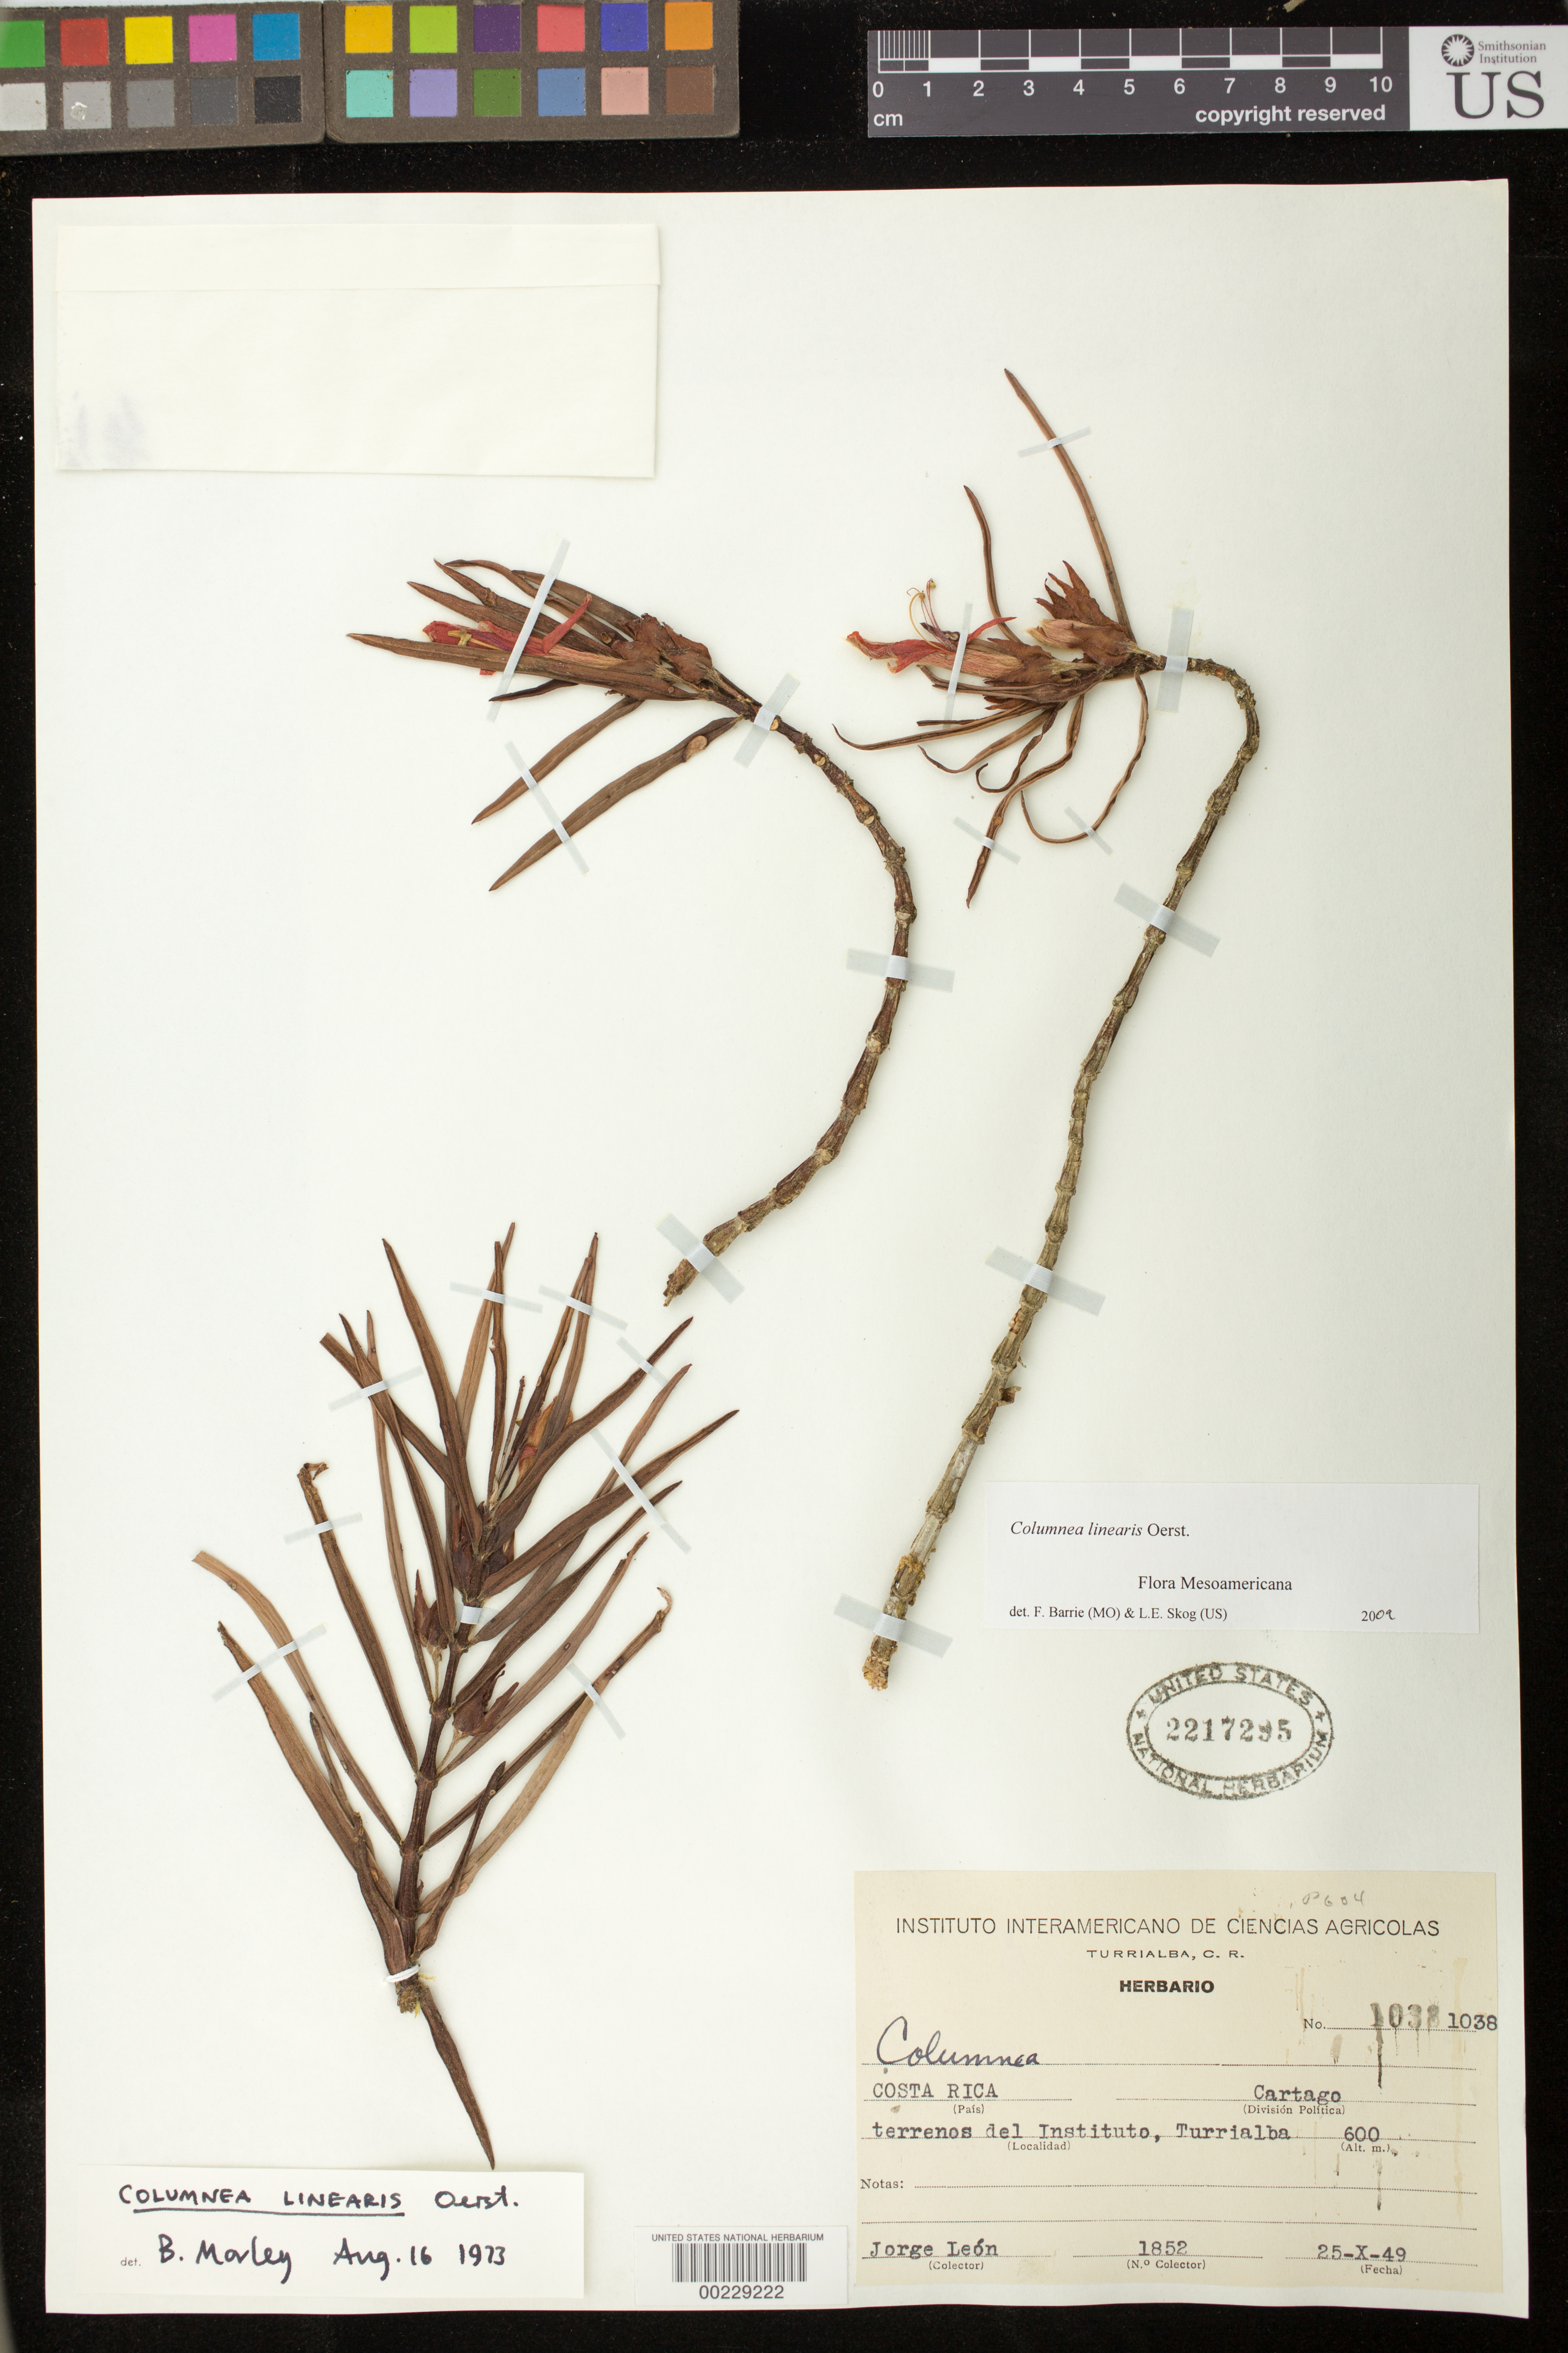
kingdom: Plantae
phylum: Tracheophyta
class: Magnoliopsida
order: Lamiales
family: Gesneriaceae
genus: Columnea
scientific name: Columnea linearis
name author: Oerst.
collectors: J. León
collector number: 1852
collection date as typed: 25 Oct 1949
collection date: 1949-10-25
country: Costa Rica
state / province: Cartago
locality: Terrenos del Instituto, Turrialba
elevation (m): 600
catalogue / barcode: US 2217295